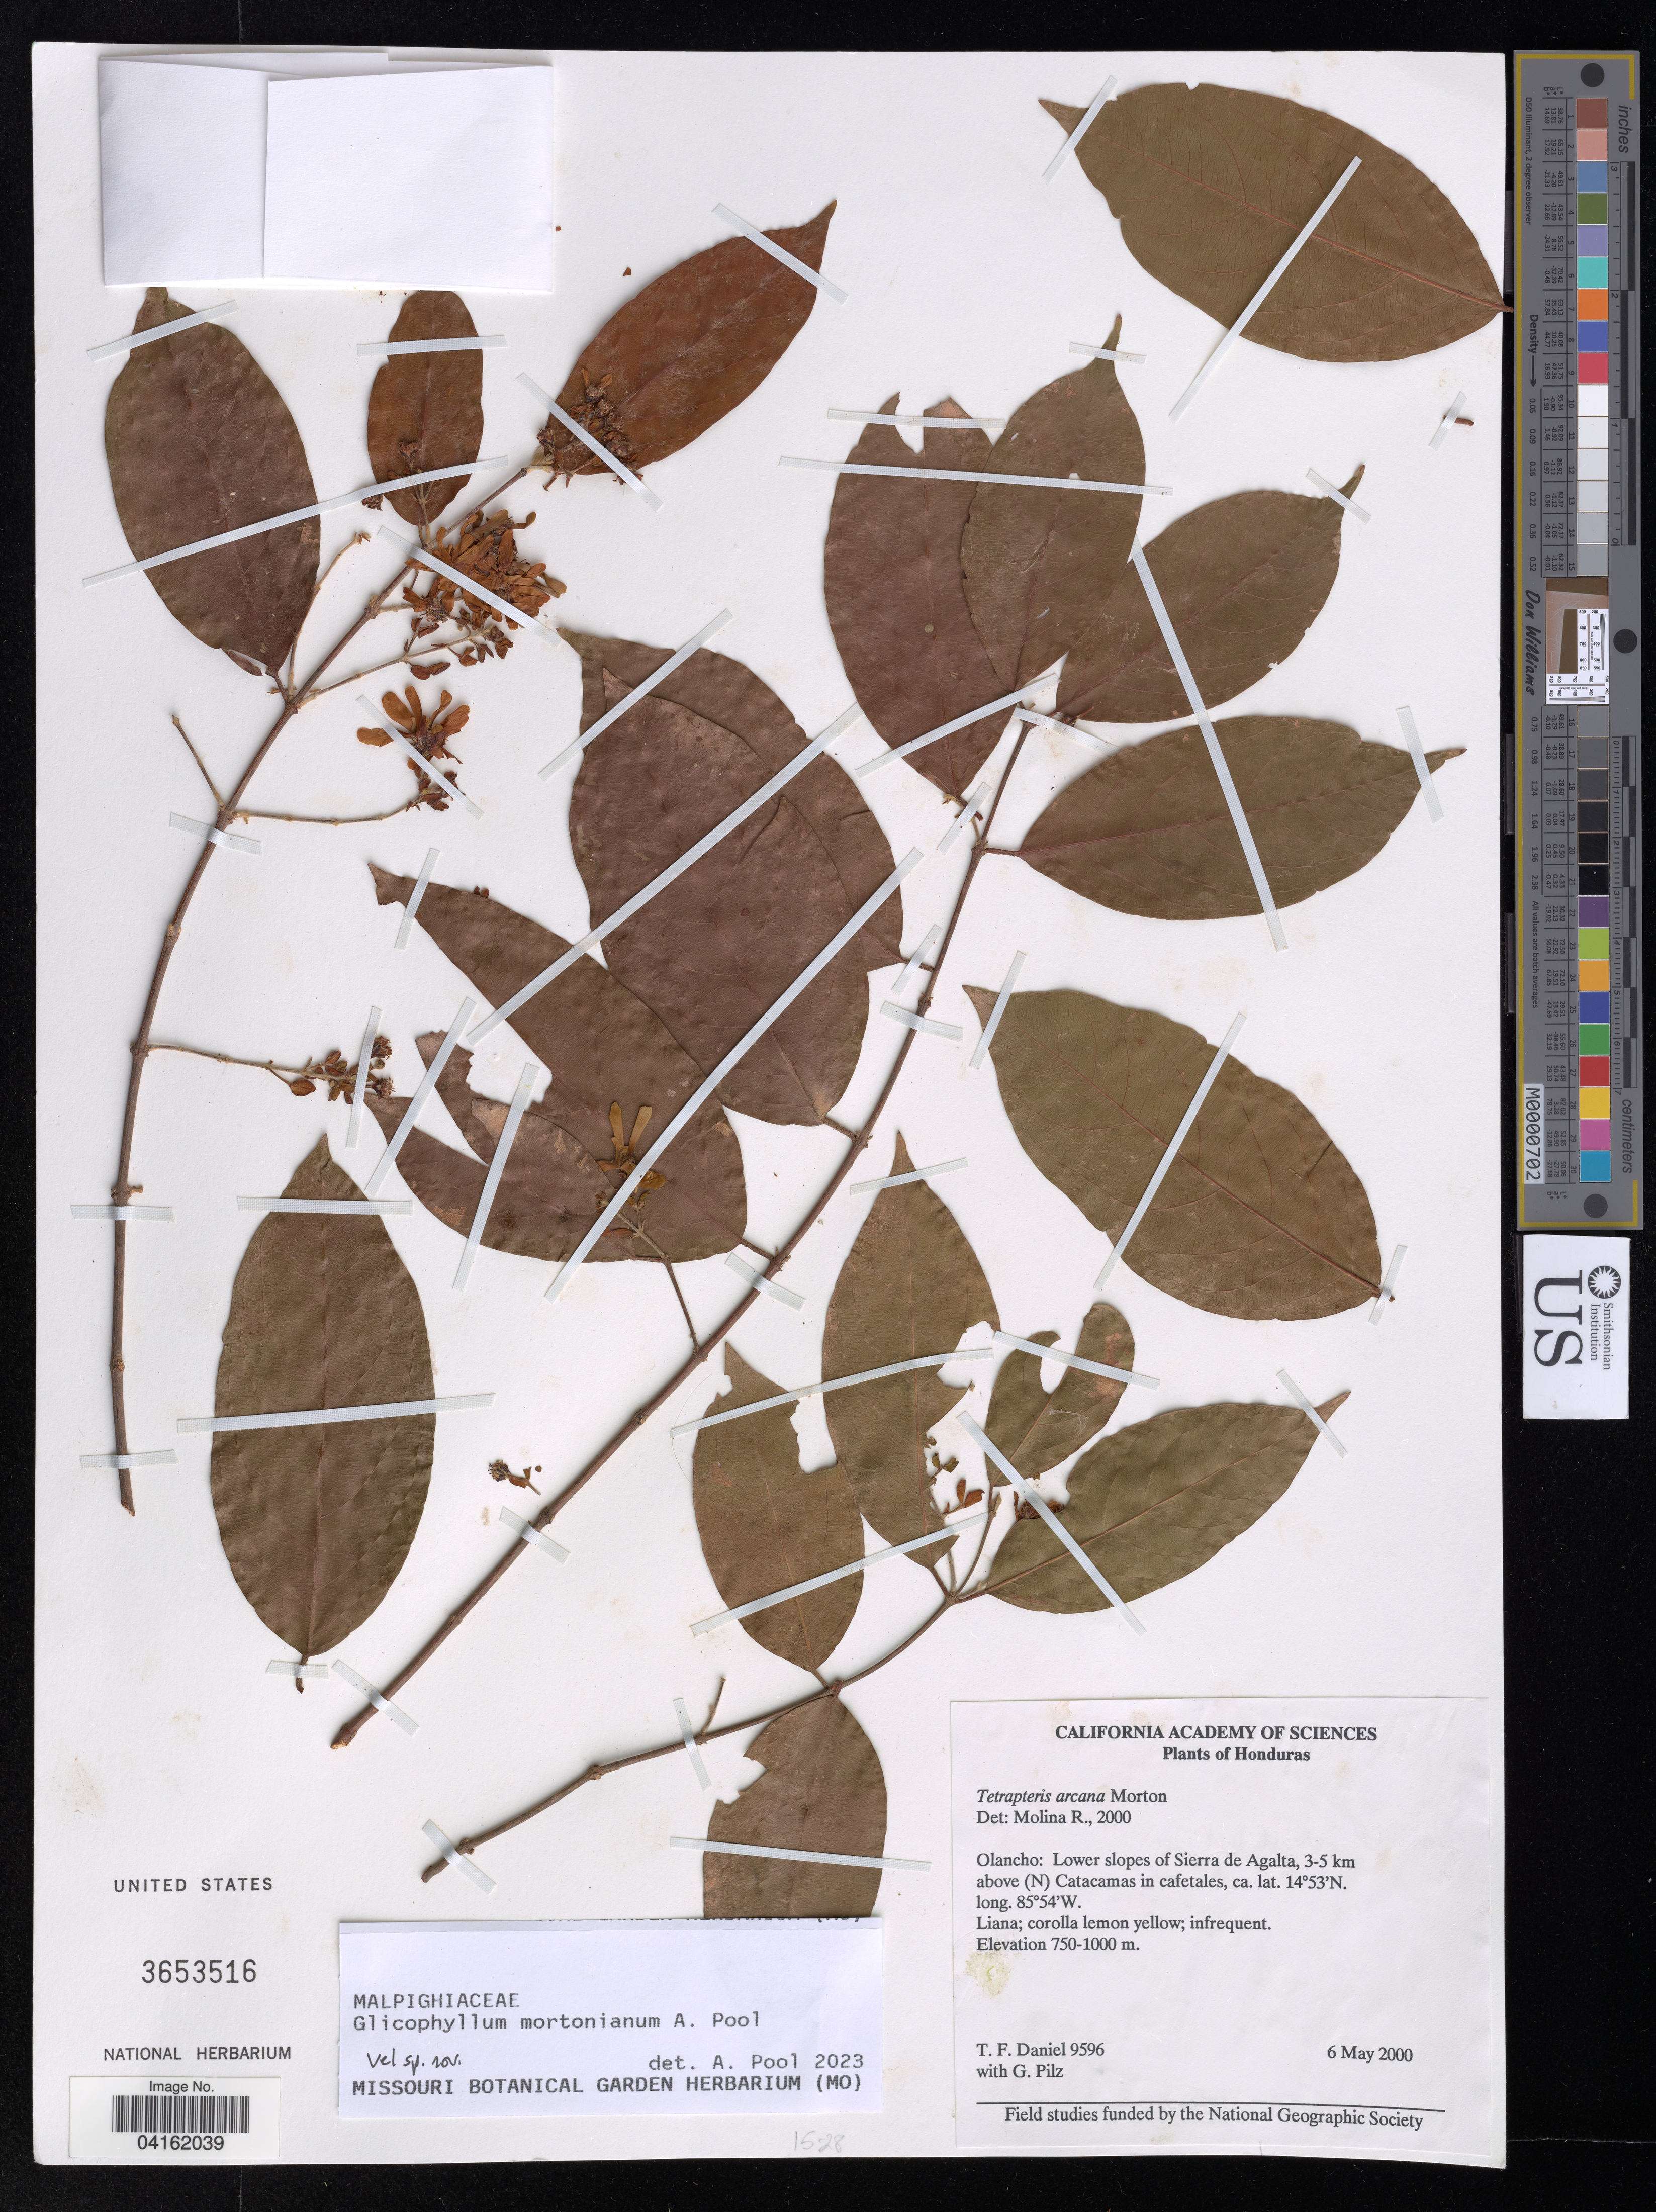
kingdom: Plantae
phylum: Tracheophyta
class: Magnoliopsida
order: Malpighiales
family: Malpighiaceae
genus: Glicophyllum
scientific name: Glicophyllum mortonianum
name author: A. Pool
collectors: T. F. Daniel & G. E. Pilz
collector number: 9596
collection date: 2000-05-06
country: Honduras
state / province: Olancho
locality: Lower slopes of Sierra de Agalta, 3-5 km above (N) Catacamas in cafetales.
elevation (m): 750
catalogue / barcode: US 3653516